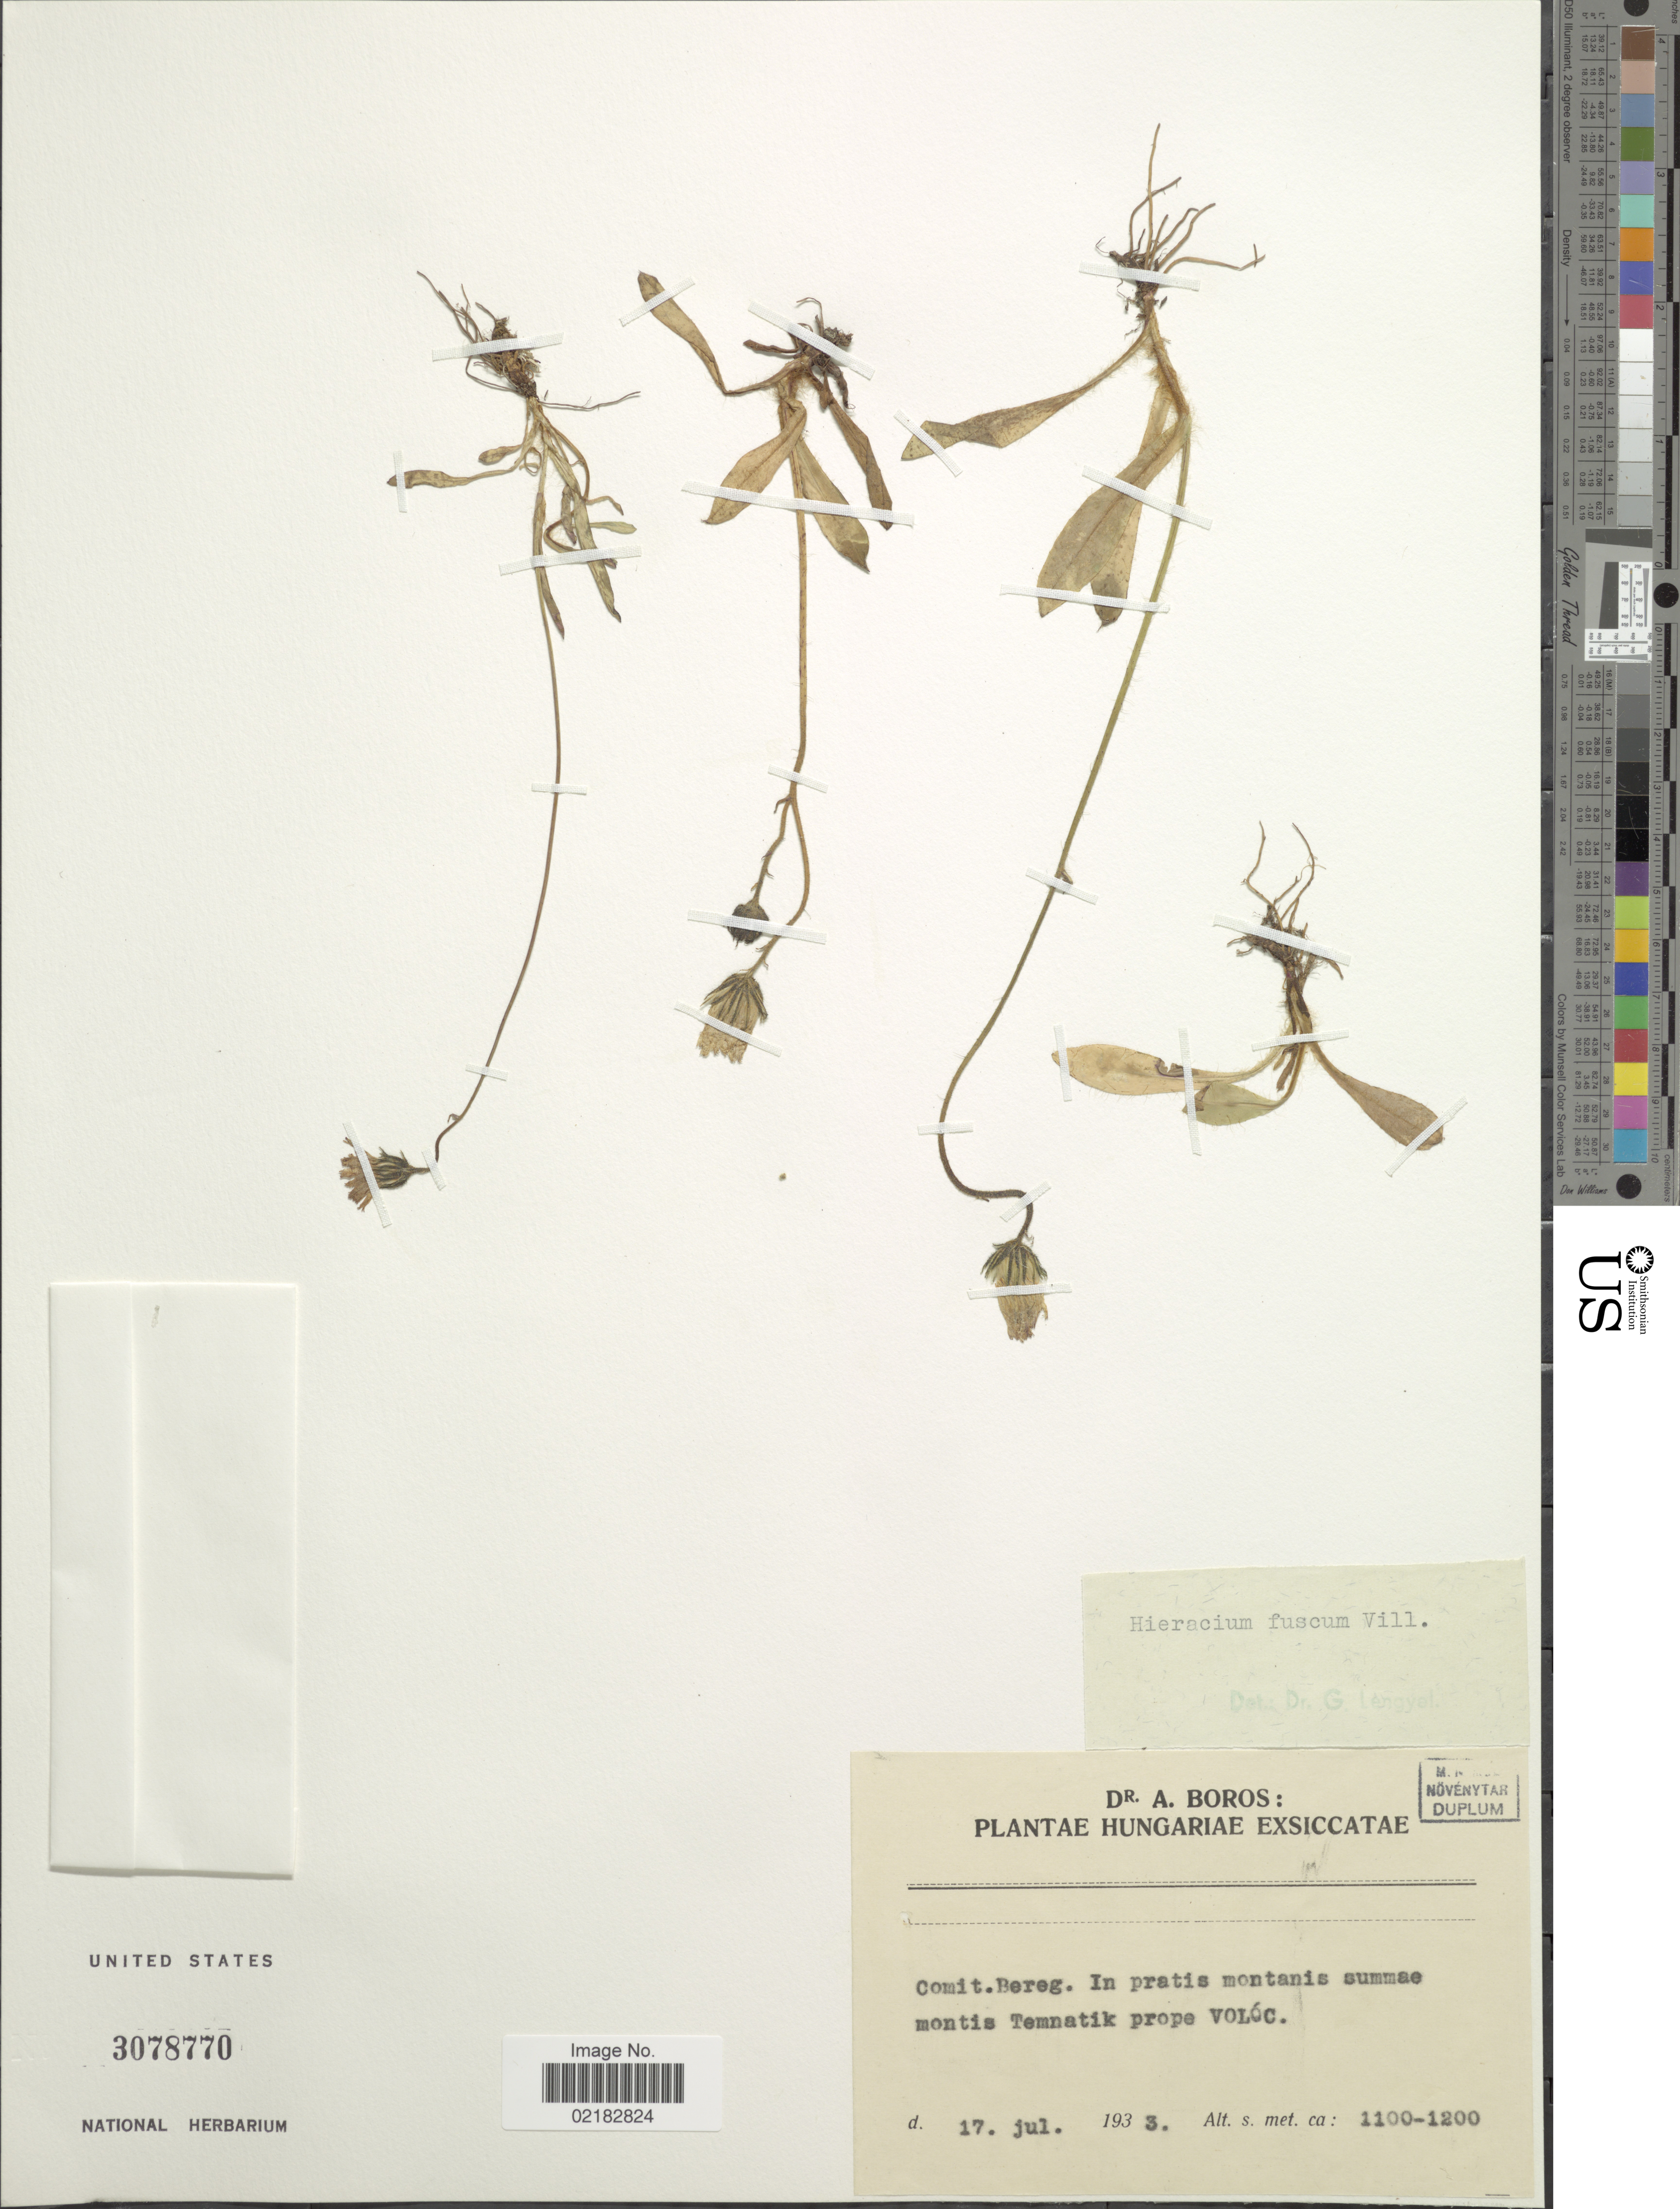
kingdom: Plantae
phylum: Tracheophyta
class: Magnoliopsida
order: Asterales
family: Asteraceae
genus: Pilosella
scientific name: Pilosella fusca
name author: (Vill.) Arvet-Touvet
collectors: Á. Boros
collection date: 1933-07-17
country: Hungary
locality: Comit. Bereg. In pratis montanis summae montis Temnatik prope Volóc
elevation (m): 1100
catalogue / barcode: US 3078770